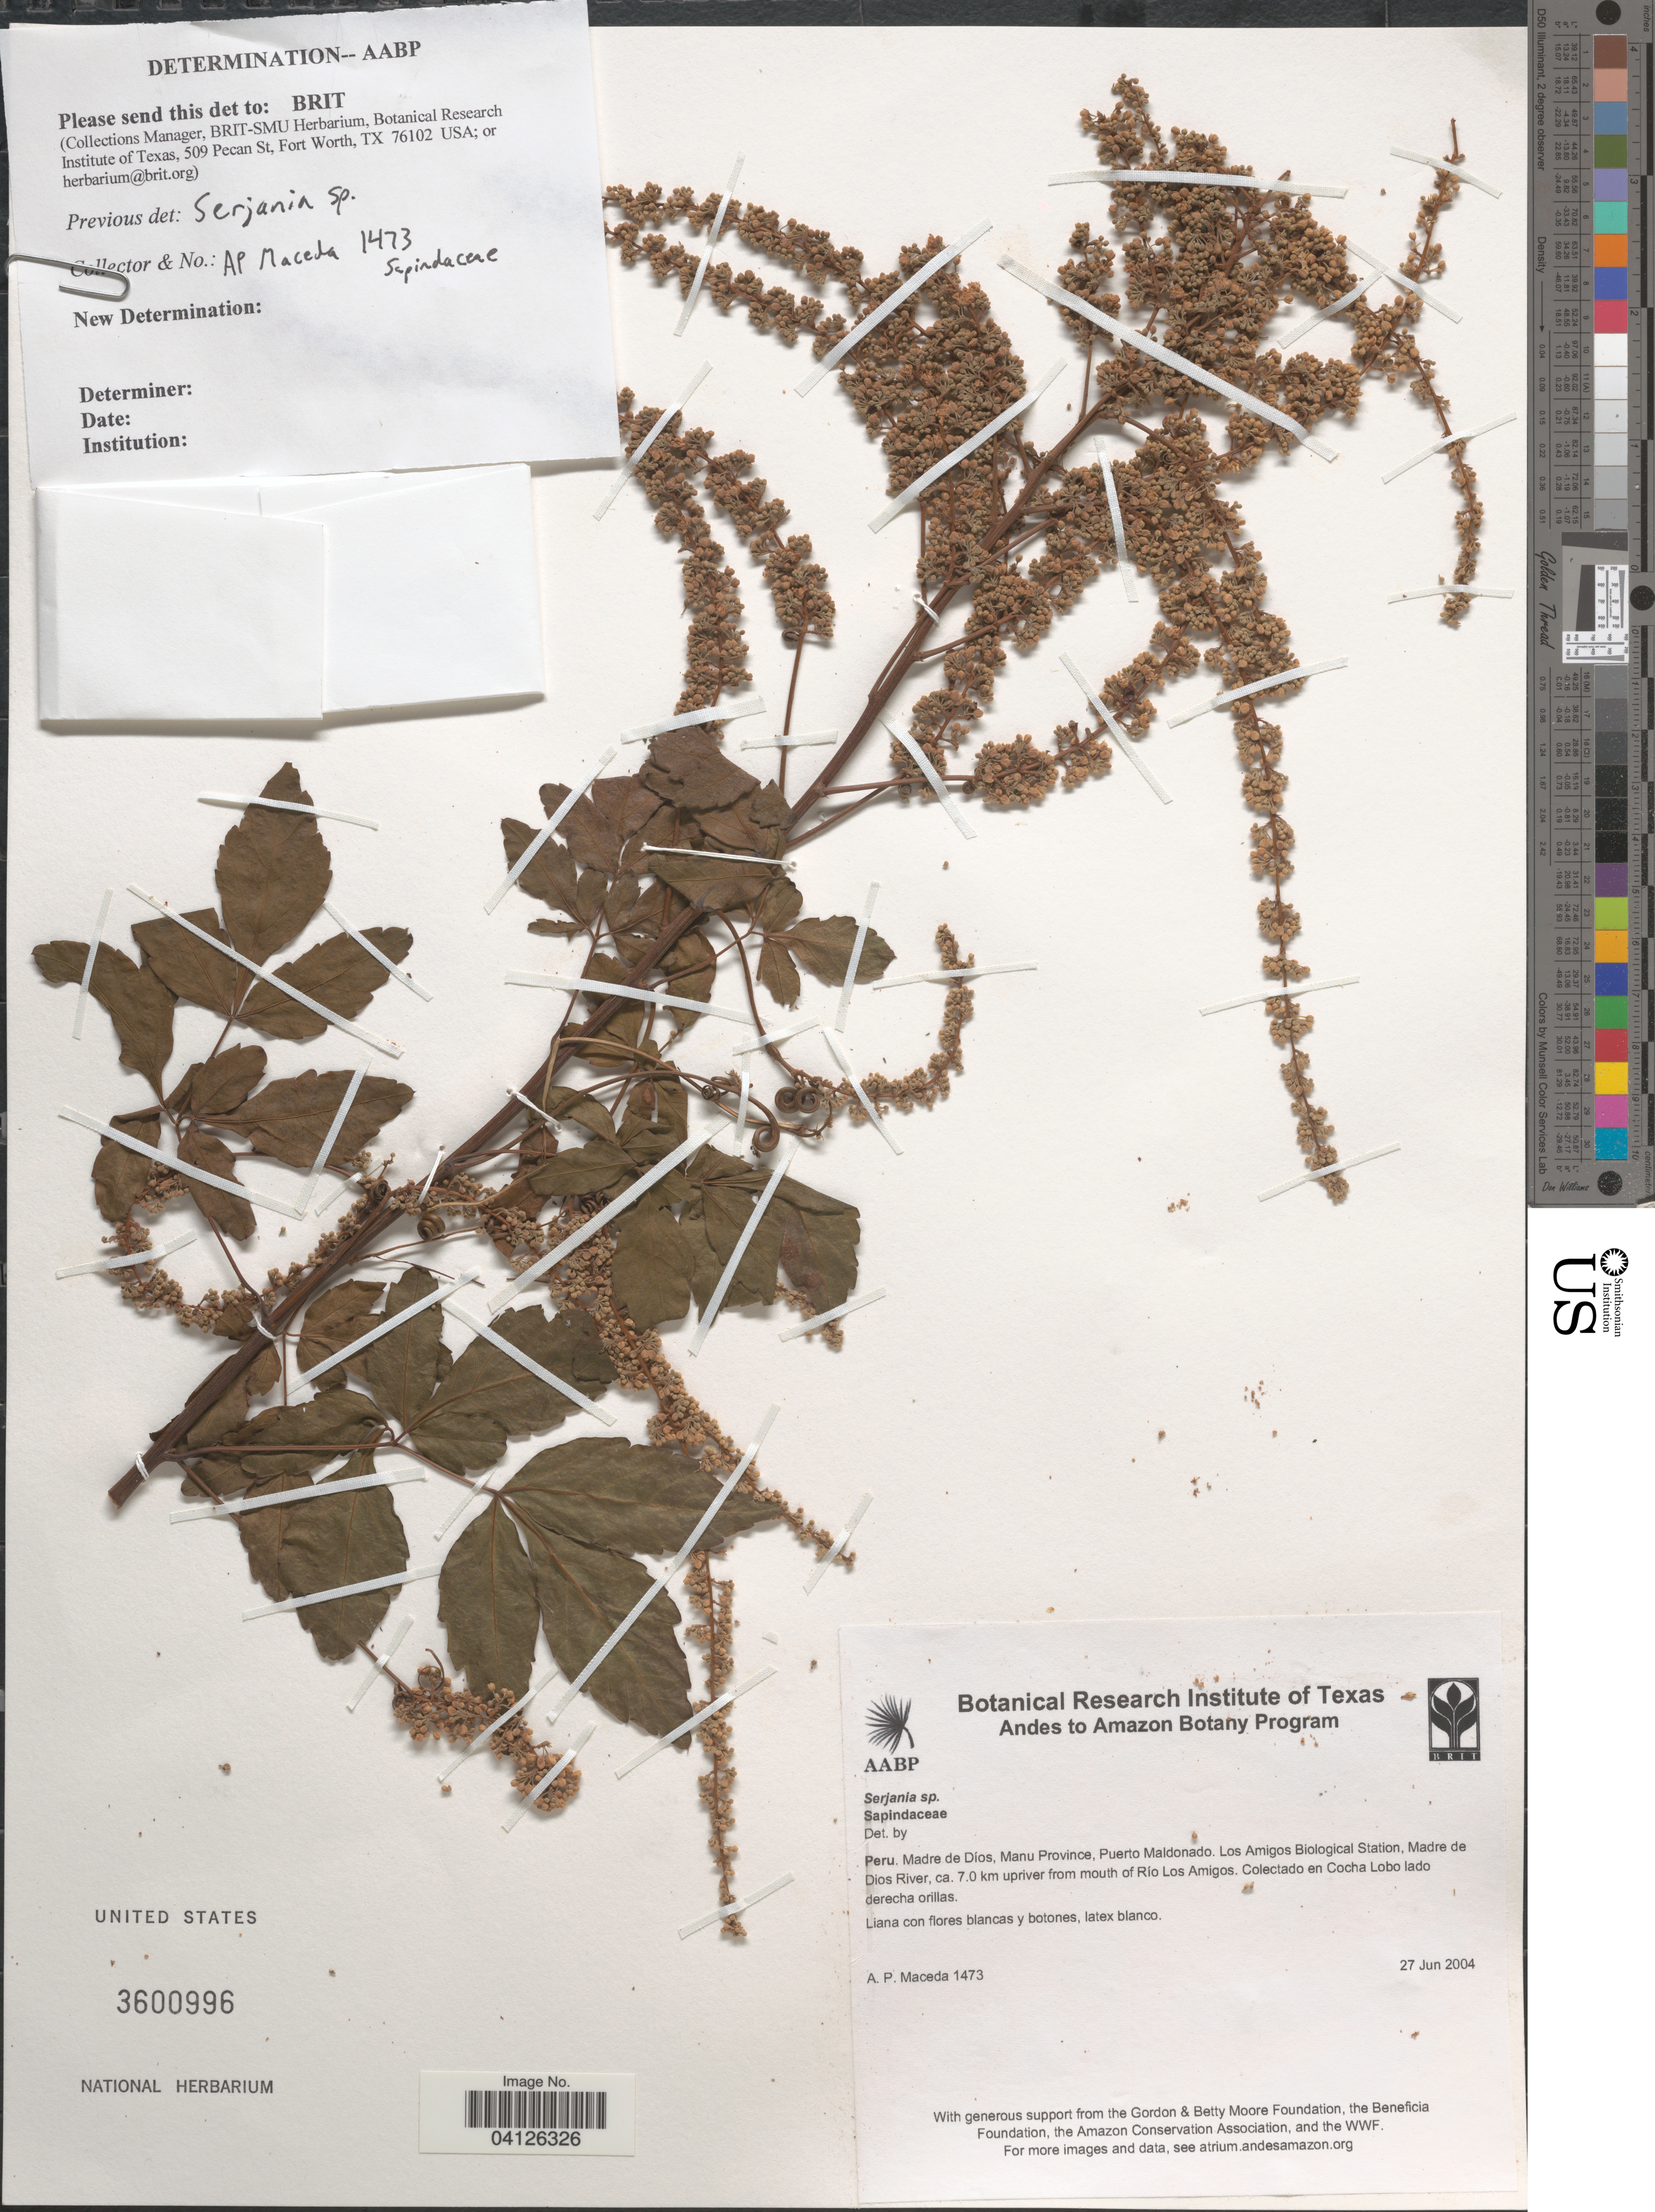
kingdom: Plantae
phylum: Tracheophyta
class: Magnoliopsida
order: Sapindales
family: Sapindaceae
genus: Serjania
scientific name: Serjania tenuifolia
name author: Radlk.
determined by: Acevedo-Rodriguez, P., (US), Smithsonian Institution - National Museum of Natural History (UNITED STATES)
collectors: A. Maceda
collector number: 1473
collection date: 2004-06-27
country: Peru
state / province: Madre de Dios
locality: Manu Province, Puerto Maldonado. Los Amigos Biological Station, Madre de Dios River, ca. 7.0 km upriver from mouth of Río Los Amigos. Colectado en Cocha Lobo lado derecha orillas.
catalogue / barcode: US 3600996